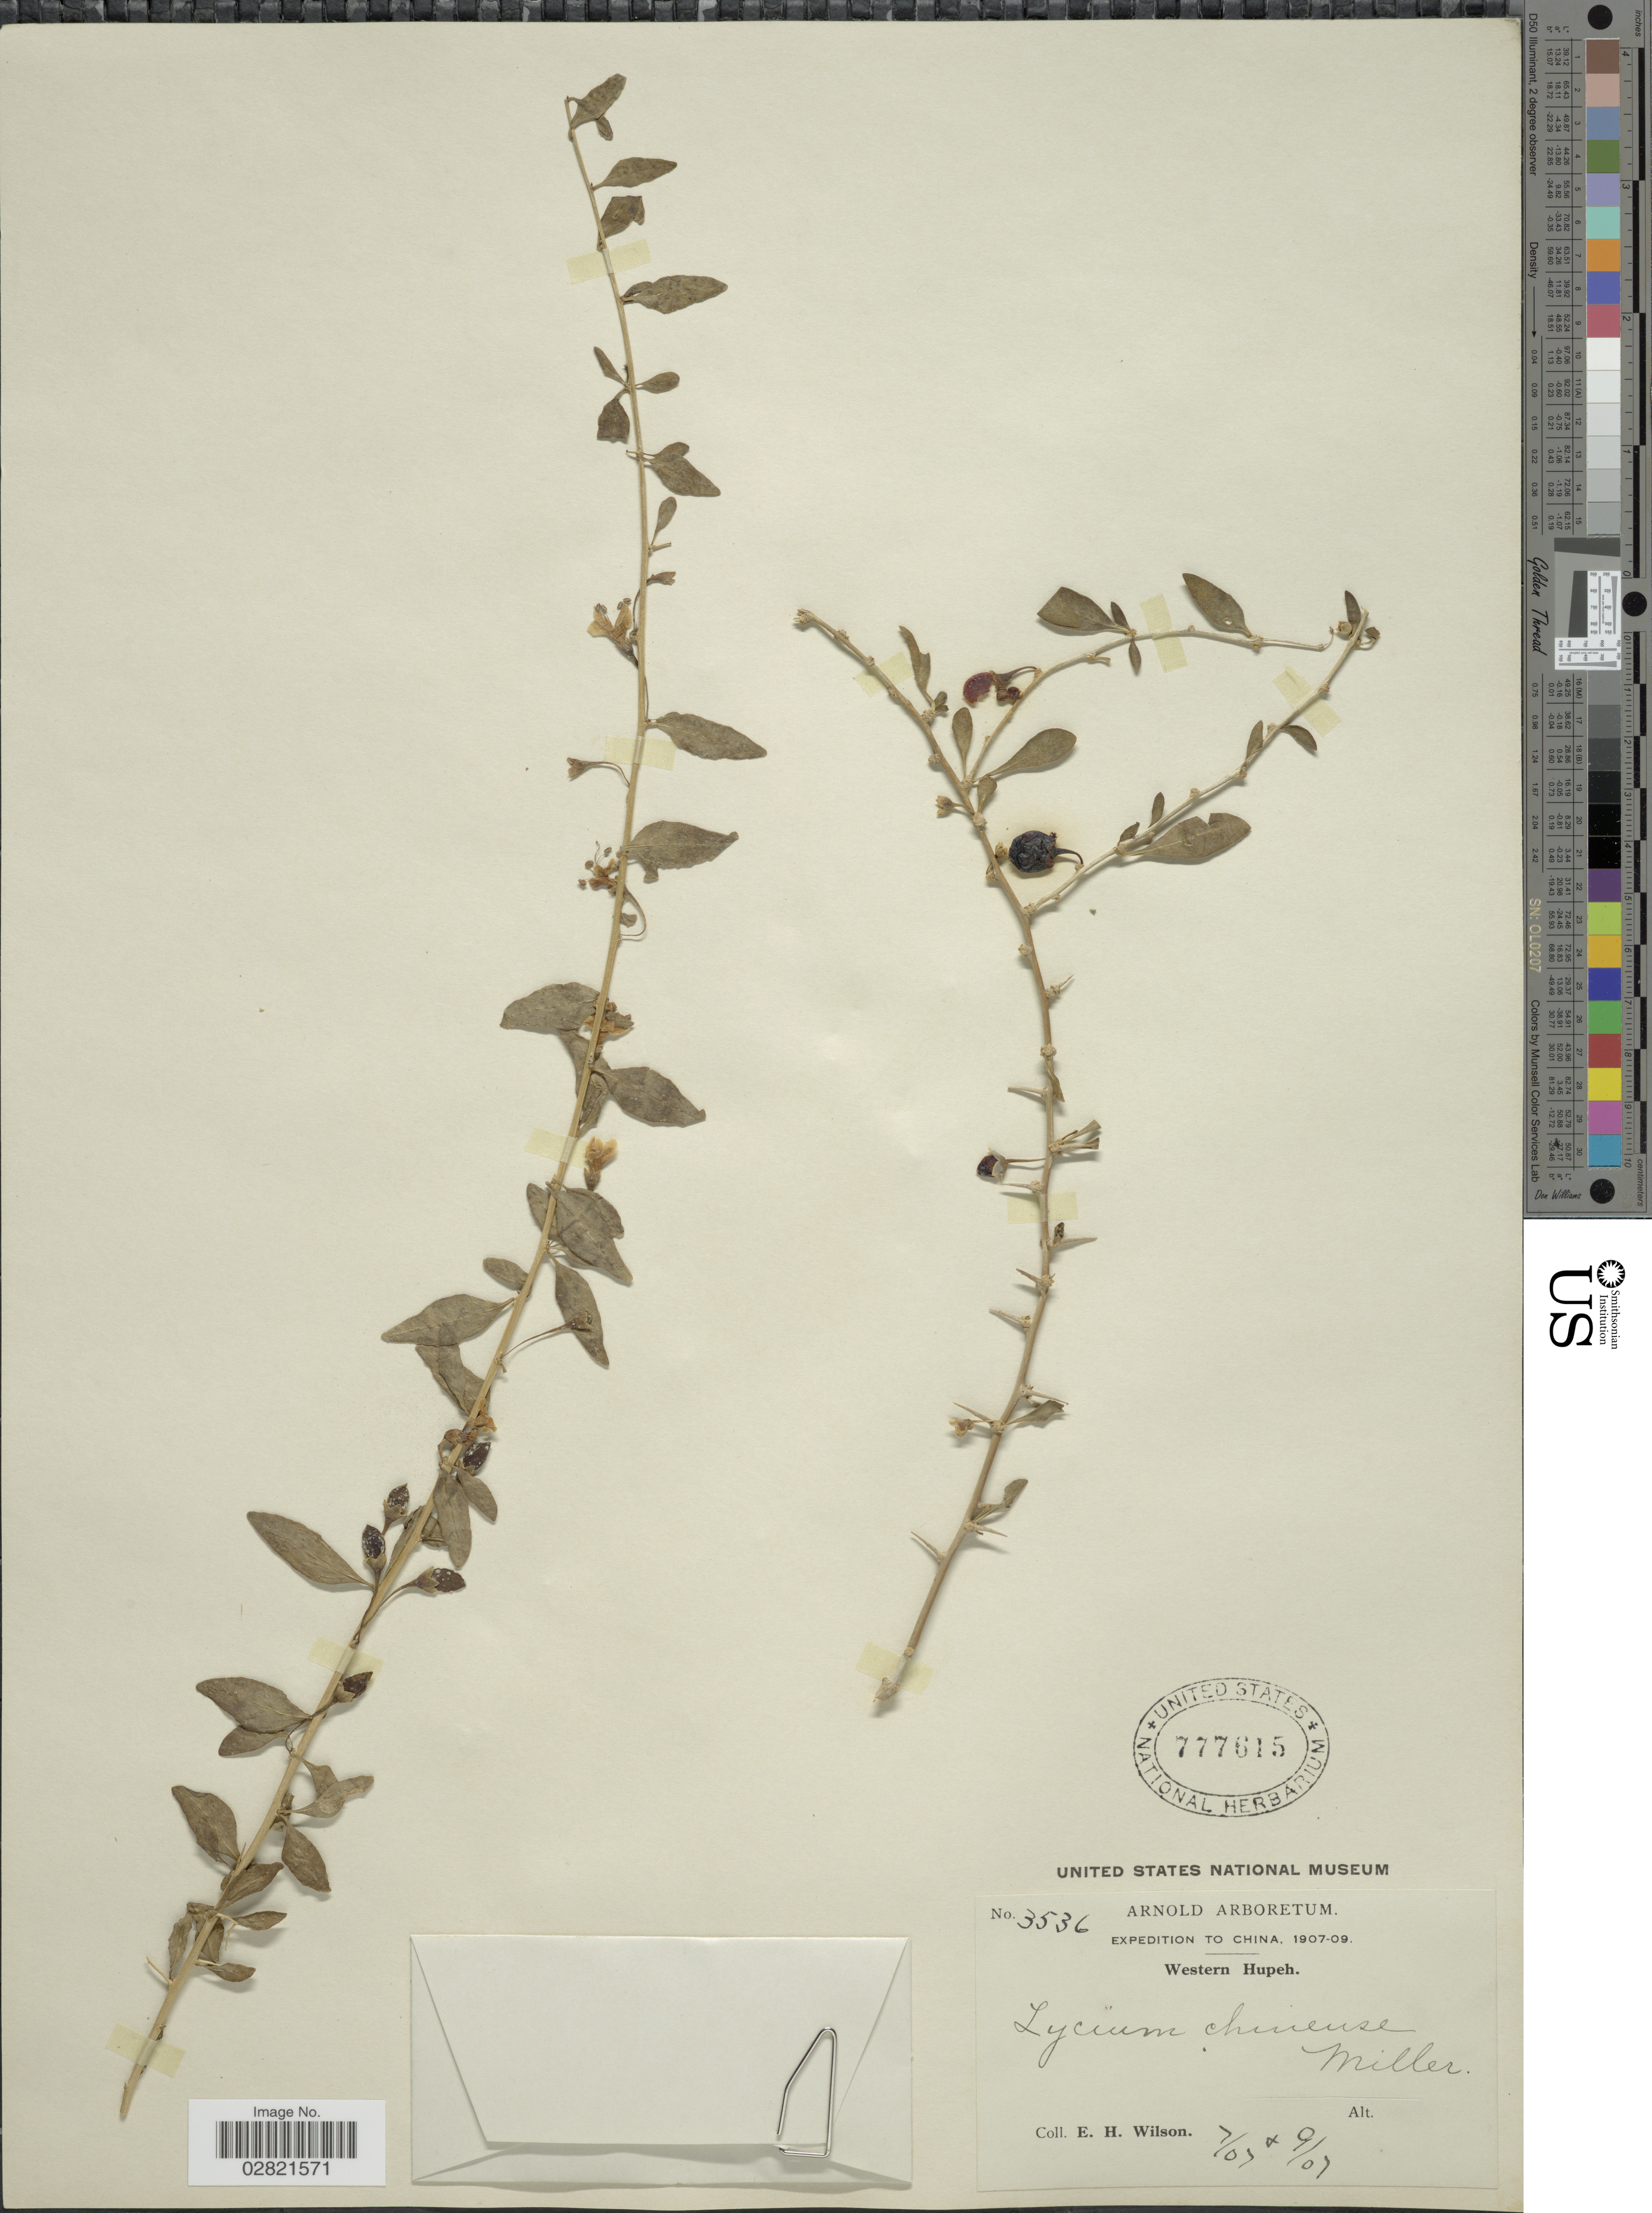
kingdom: Plantae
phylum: Tracheophyta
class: Magnoliopsida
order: Solanales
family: Solanaceae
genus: Lycium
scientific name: Lycium chinense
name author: Mill.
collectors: E. Wilson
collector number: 3536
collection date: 1907-07/1907-09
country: China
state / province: Hubei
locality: Western Hupeh.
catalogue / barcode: US 777615